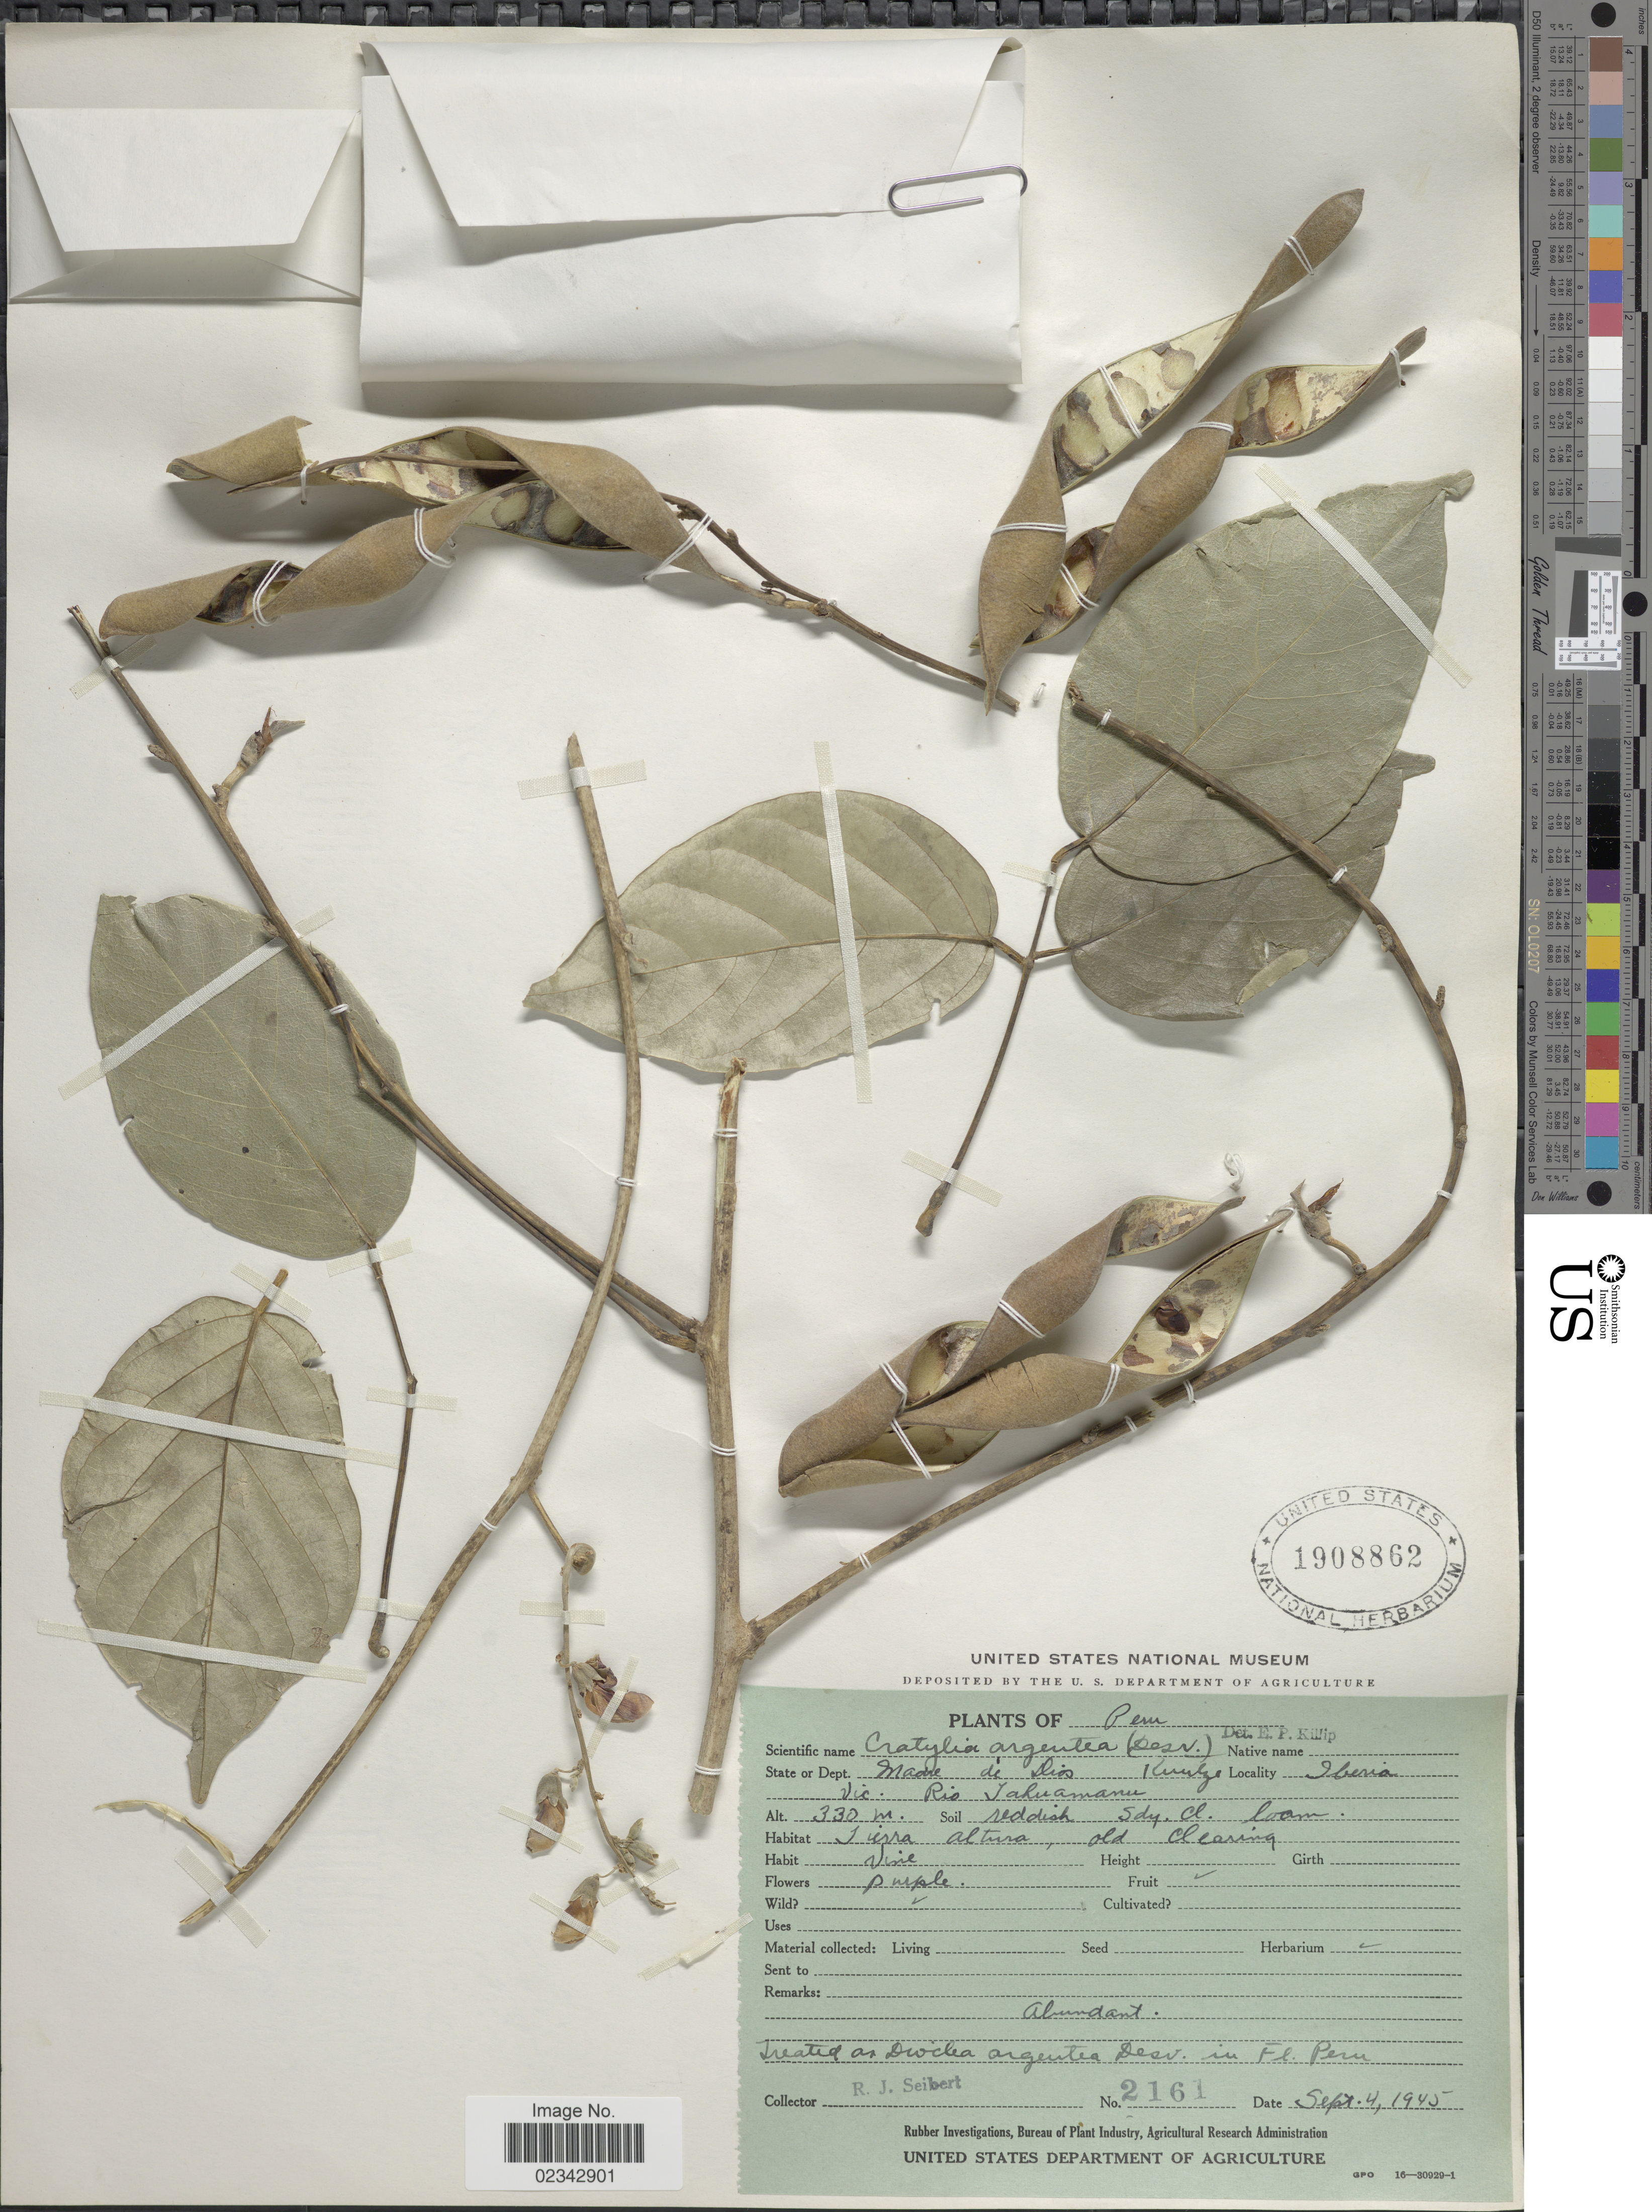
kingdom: Plantae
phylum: Tracheophyta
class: Magnoliopsida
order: Fabales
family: Fabaceae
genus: Cratylia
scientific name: Cratylia argentea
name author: (Desv.) Kuntze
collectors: R. J. Seibert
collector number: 2161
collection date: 1945-09-04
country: Peru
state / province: Madre de Dios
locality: State or Dept. Madre de Dios, Iberia, Vic. Rio Jahuamanu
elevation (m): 330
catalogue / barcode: US 1908862